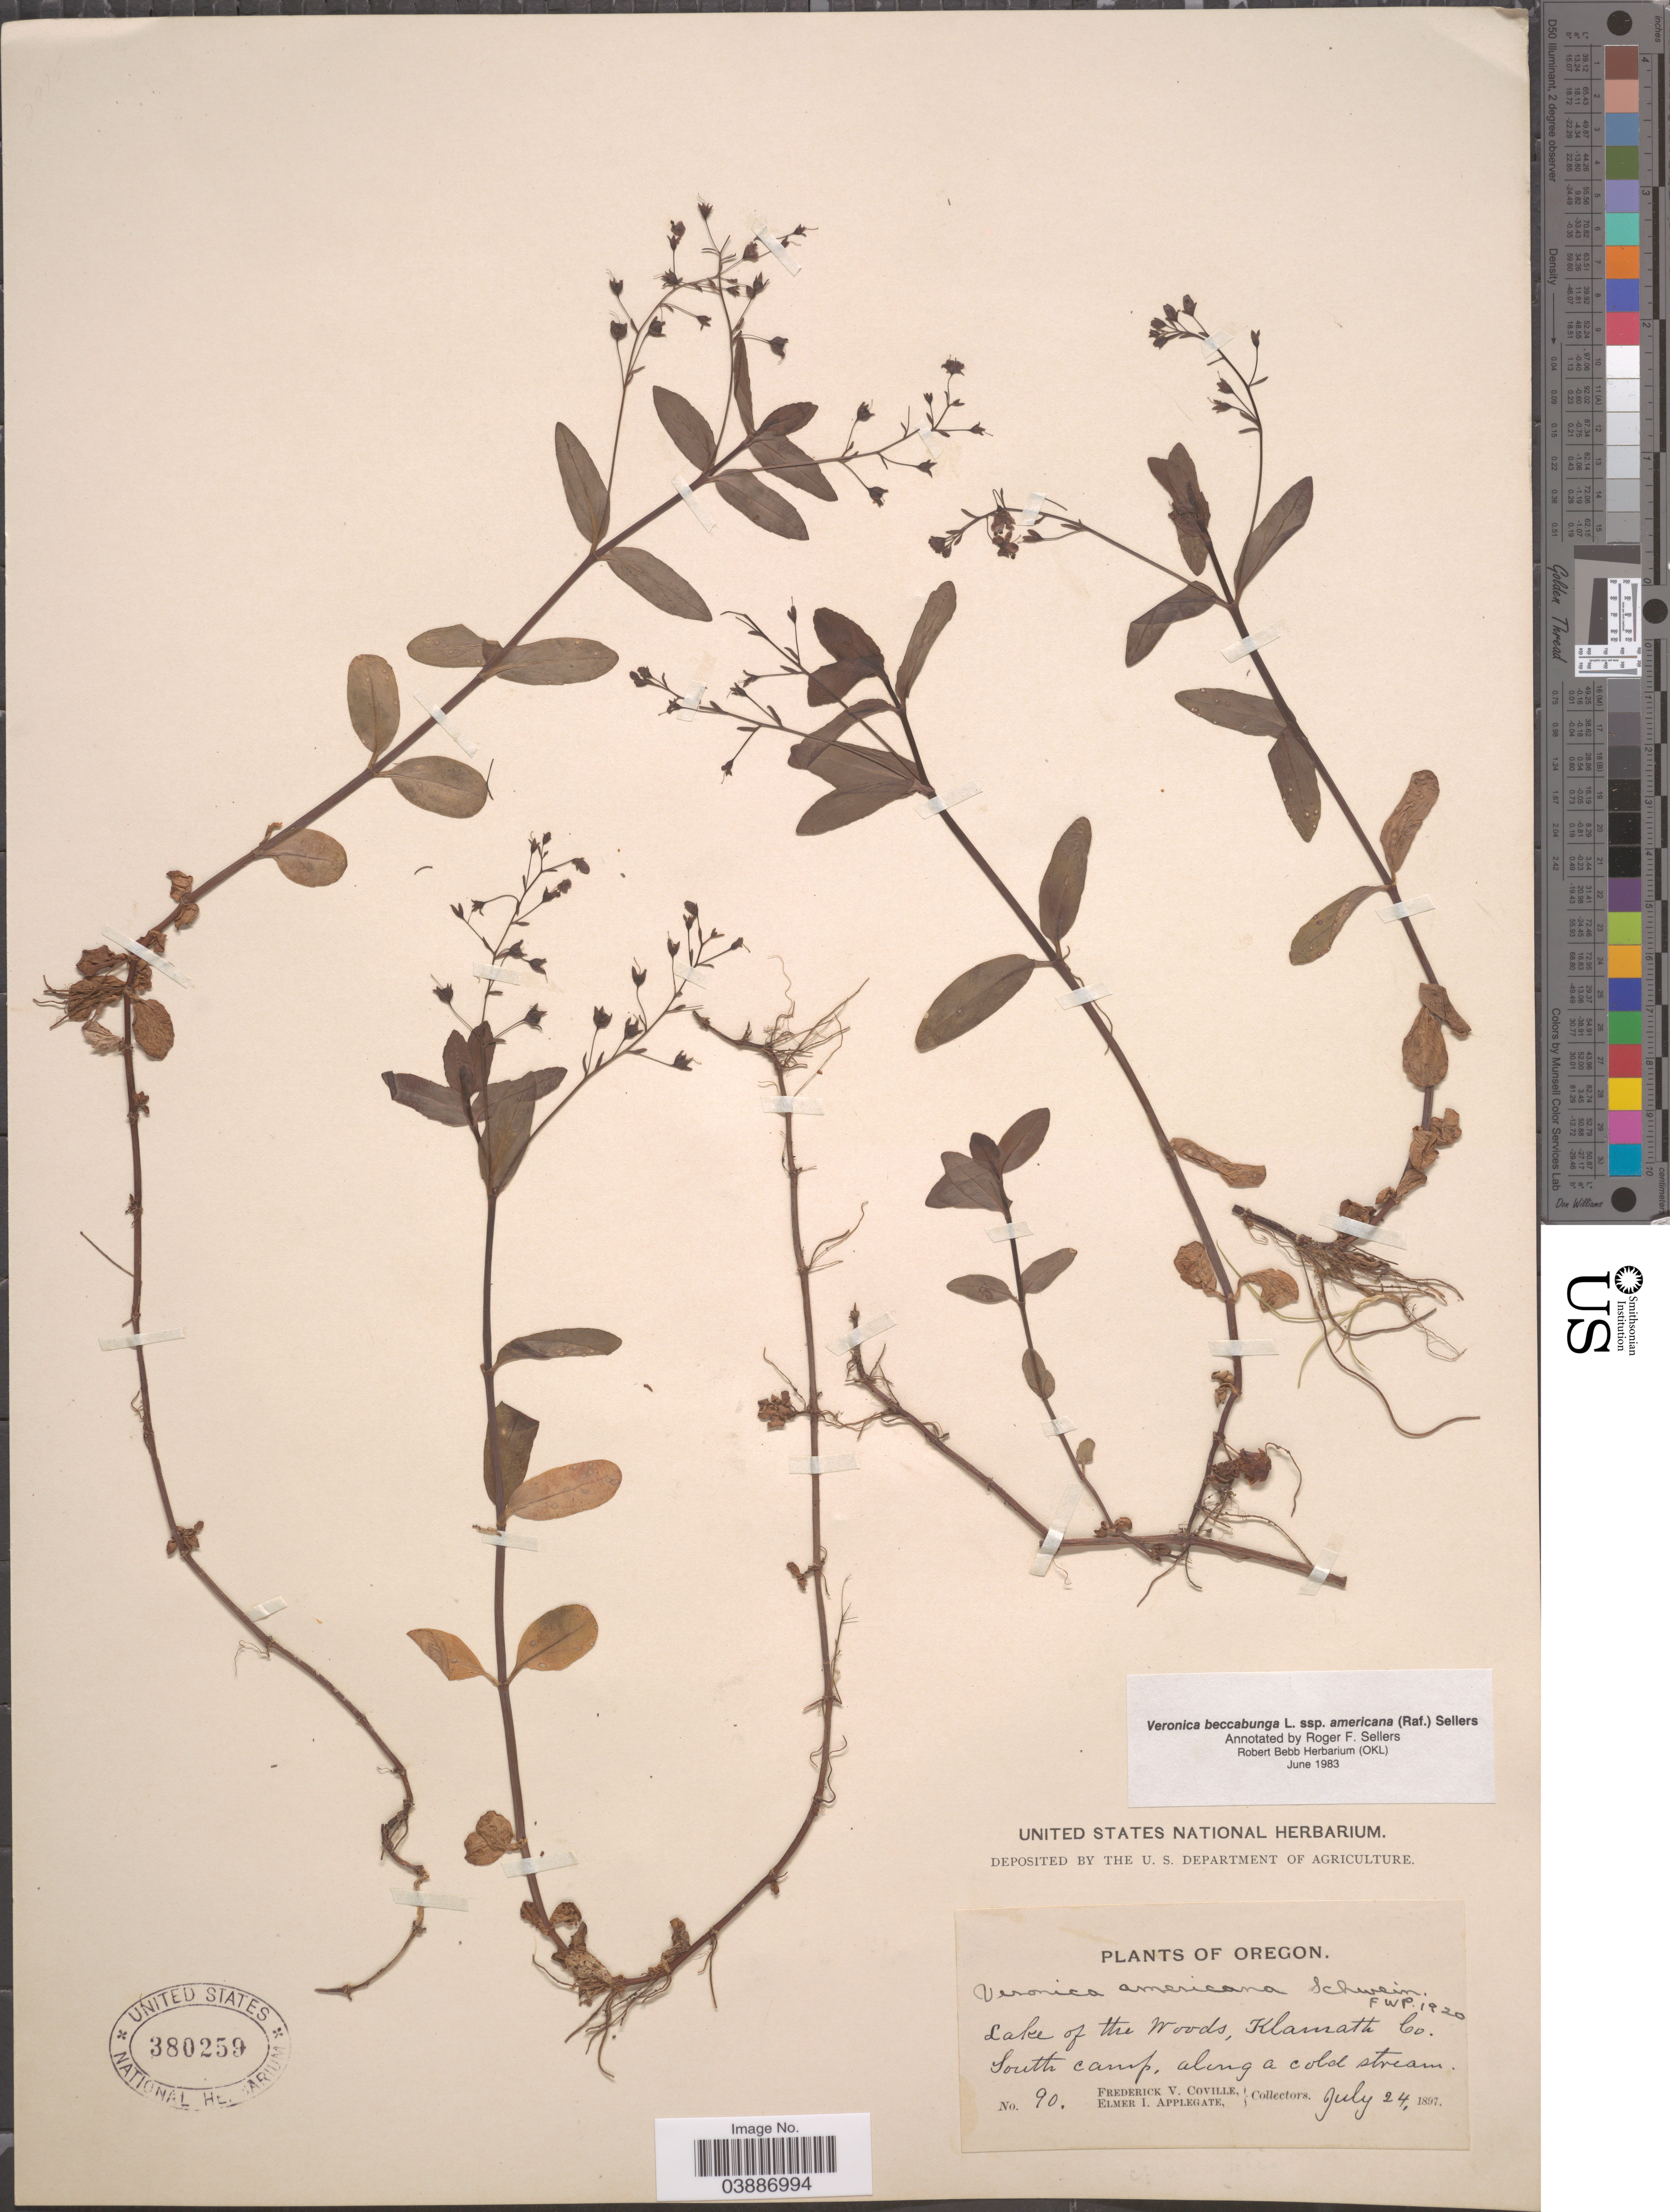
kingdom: Plantae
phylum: Tracheophyta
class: Magnoliopsida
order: Lamiales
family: Plantaginaceae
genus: Veronica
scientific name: Veronica beccabunga subsp. americana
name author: Raf.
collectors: F. V. Coville & E. I. Applegate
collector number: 90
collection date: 1897-07-24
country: United States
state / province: Oregon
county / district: Klamath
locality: Lake of the Woods, Klamath Co. South camp, along a cold stream.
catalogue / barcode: US 380259